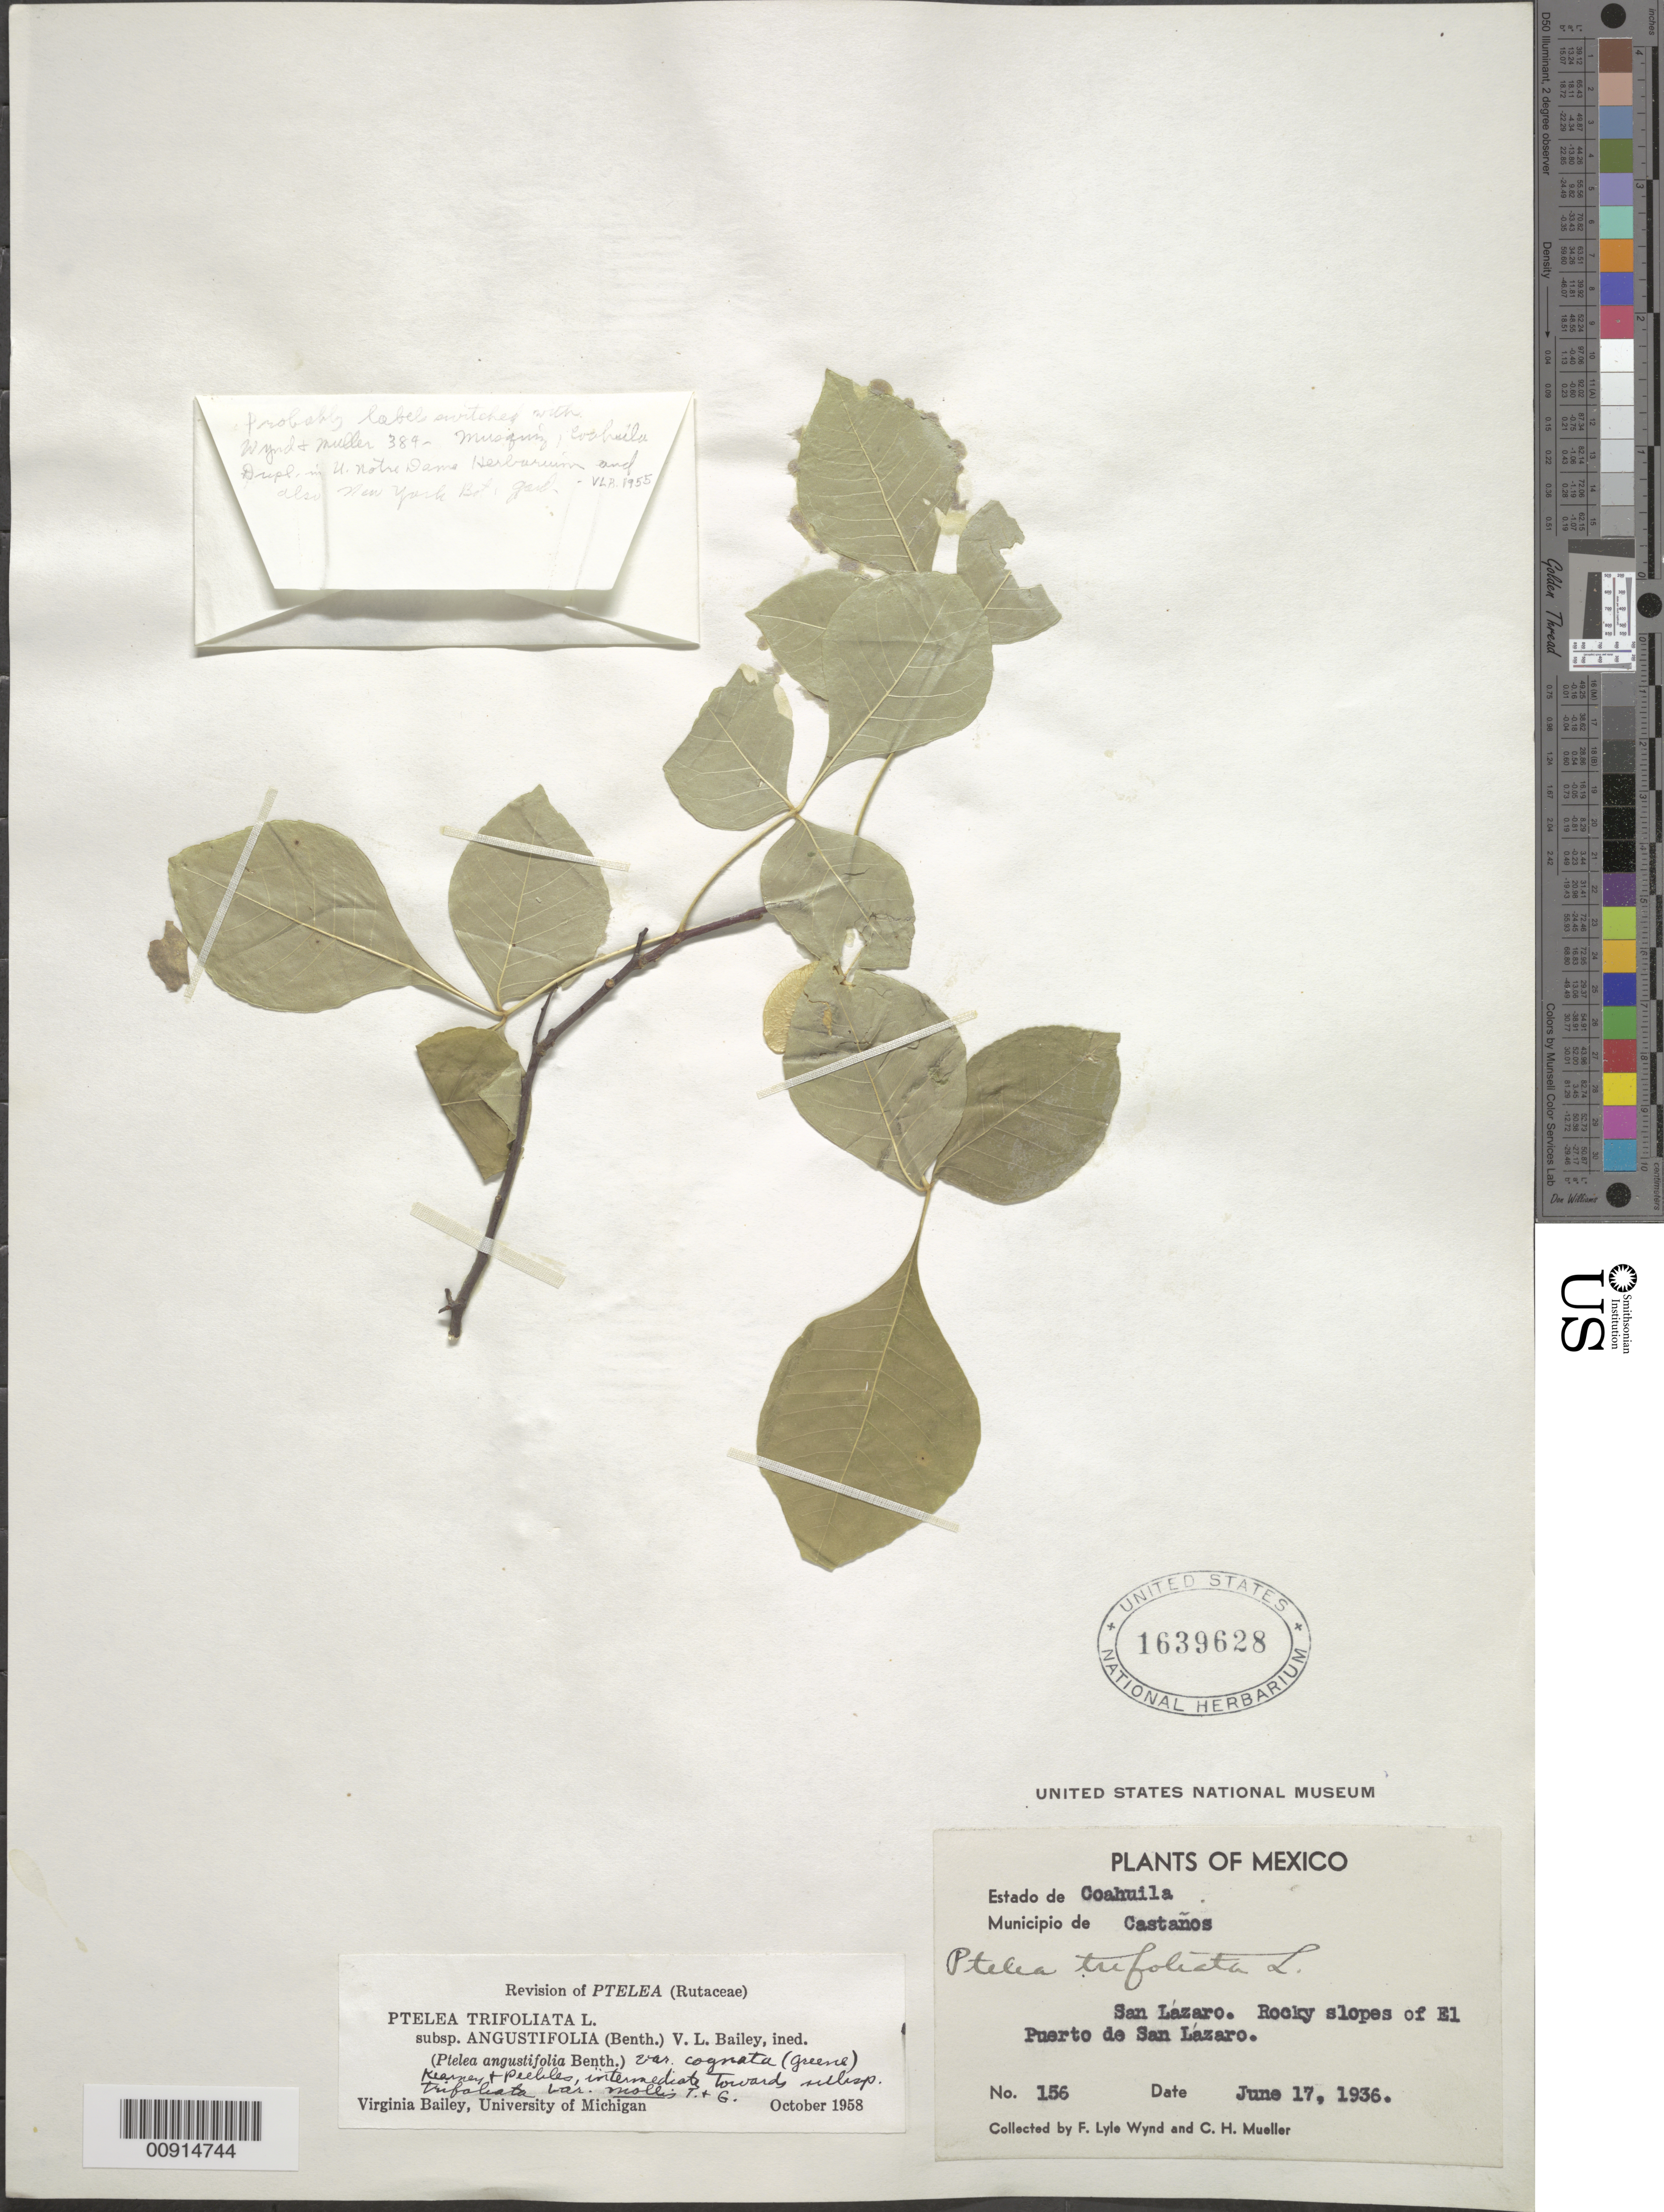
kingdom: Plantae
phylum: Tracheophyta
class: Magnoliopsida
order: Sapindales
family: Rutaceae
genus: Ptelea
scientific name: Ptelea trifoliata subsp. angustifolia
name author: (Benth.) V. L. Bailey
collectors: F. L. Wynd & C. H. Mueller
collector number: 156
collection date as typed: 17 Jun 1936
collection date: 1936-06-17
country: Mexico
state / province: Coahuila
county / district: Castaños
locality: Estado de Coahuila, Municipio de Castaños, San Lázaro. Rocky slopes of El Puerto de San Lázaro.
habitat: Rocky slopes.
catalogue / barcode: US 1639628